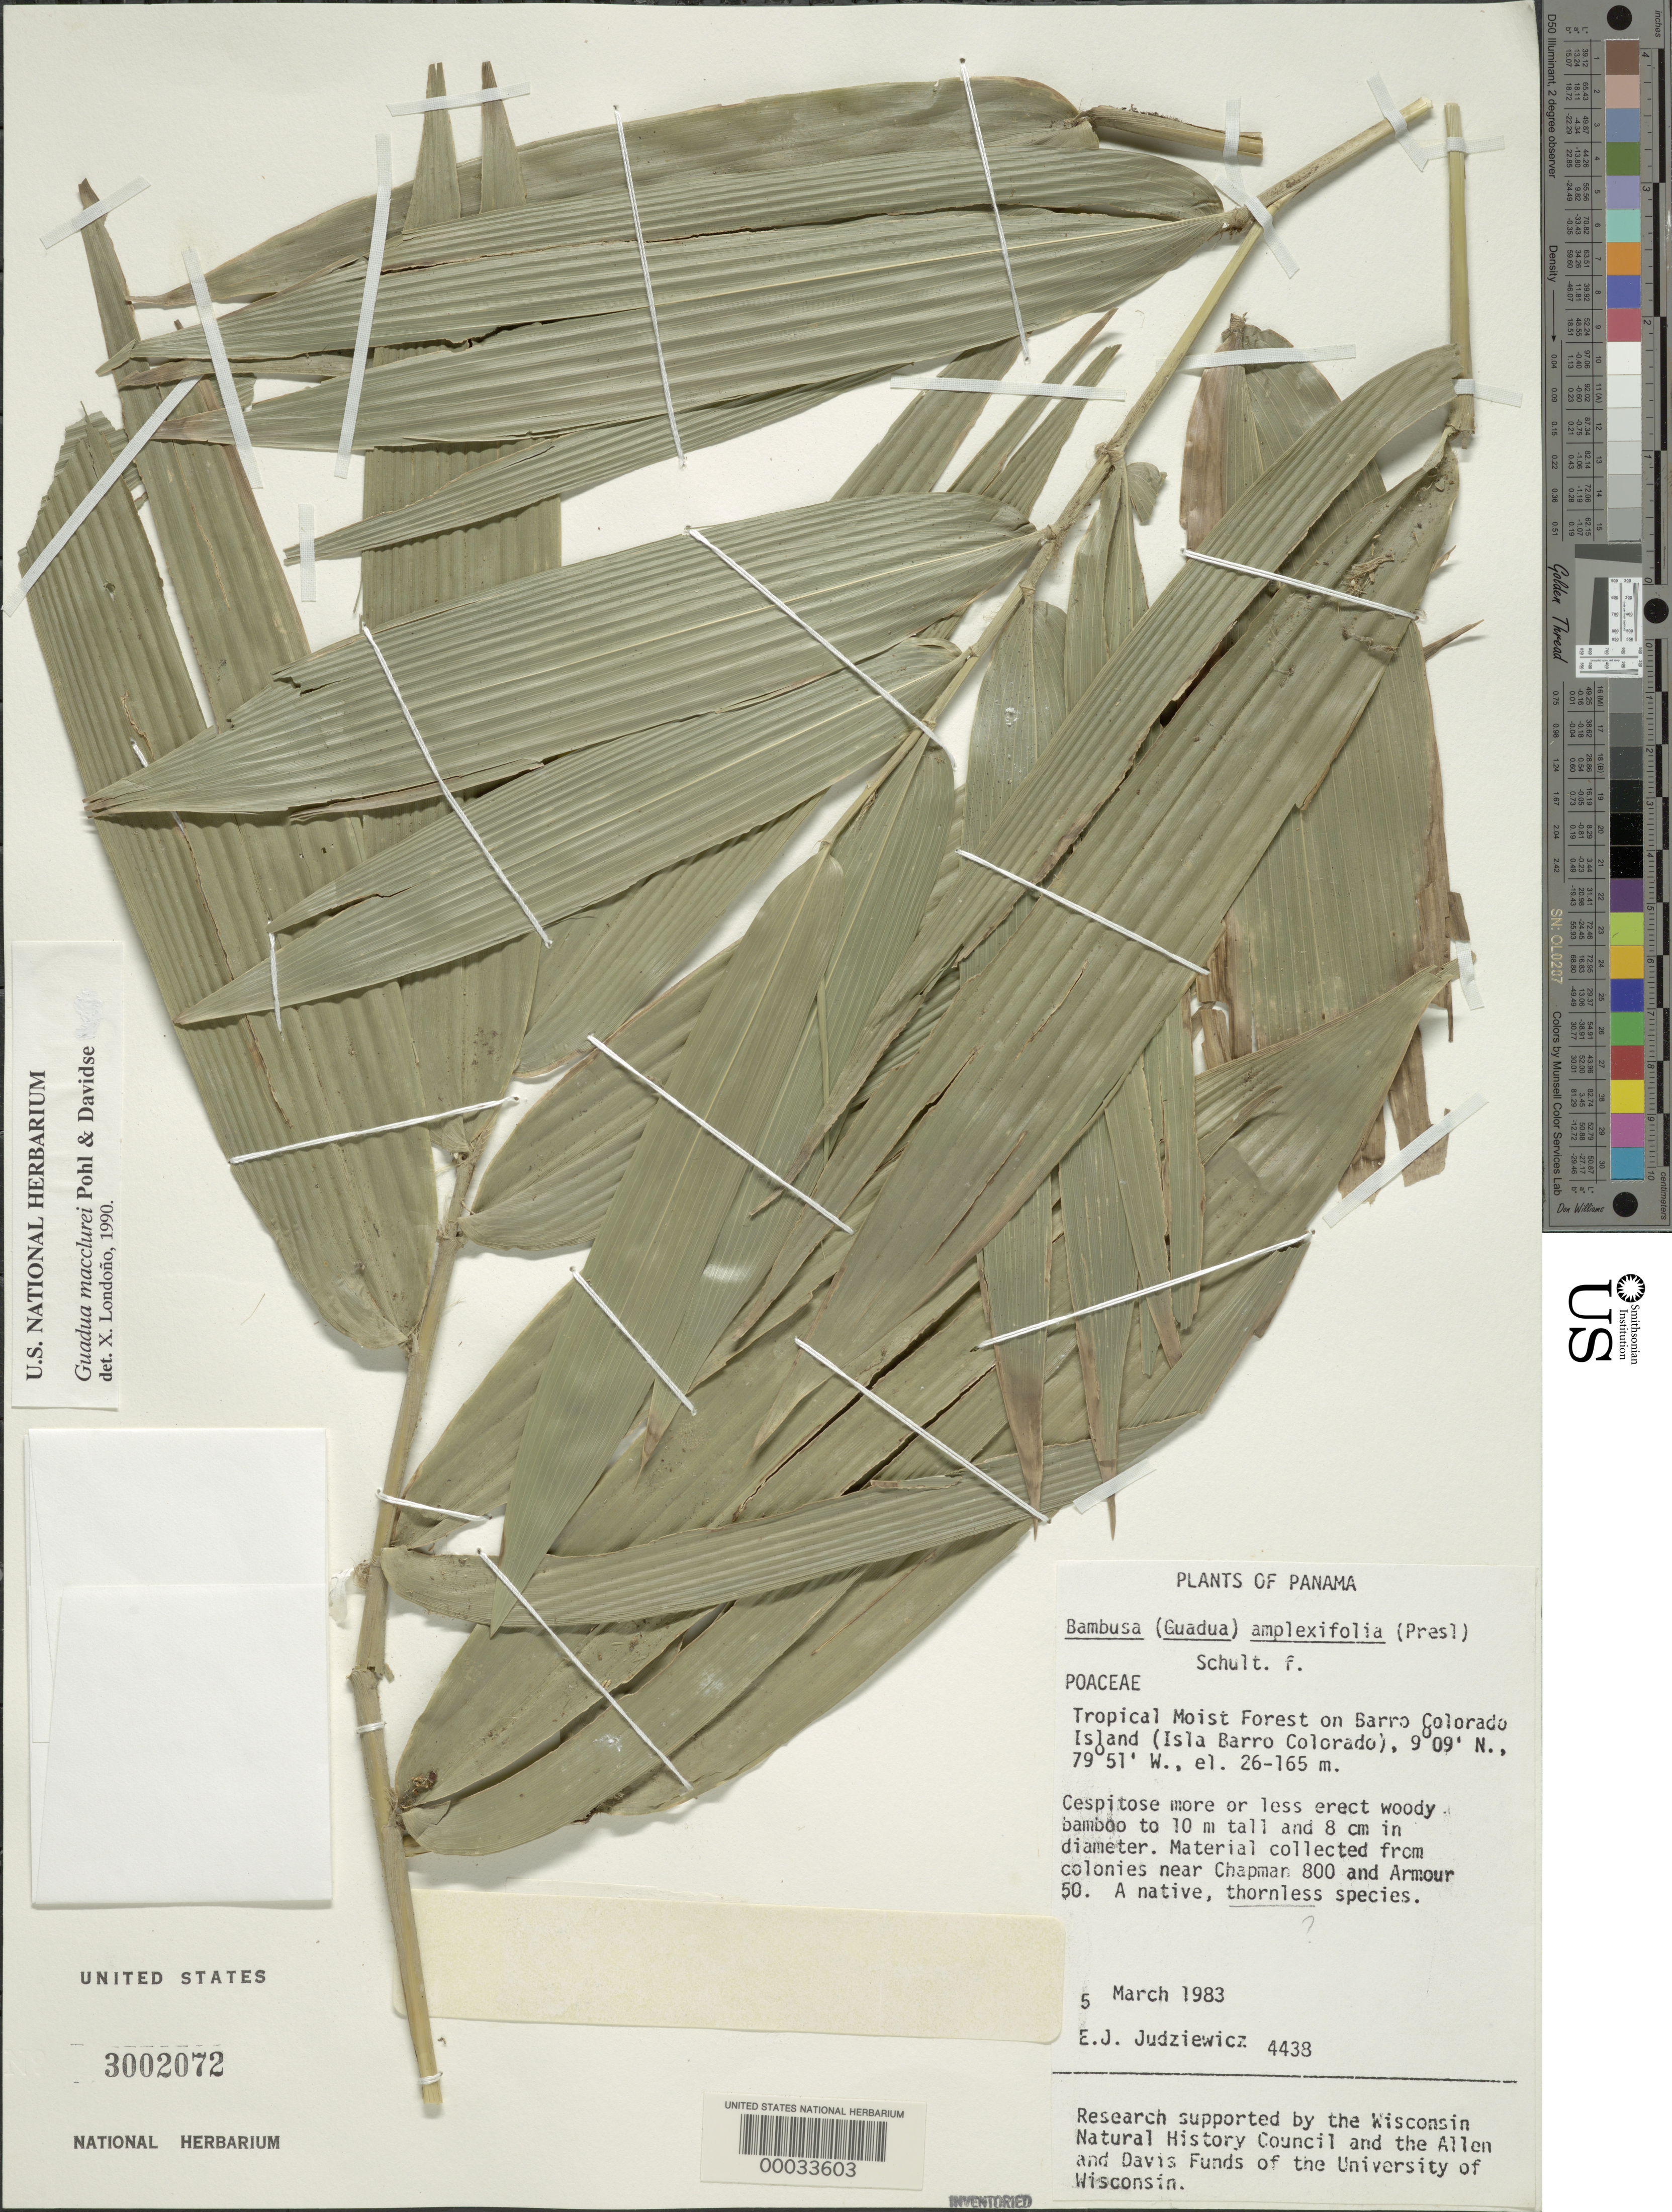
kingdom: Plantae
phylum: Tracheophyta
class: Liliopsida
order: Poales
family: Poaceae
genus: Guadua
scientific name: Guadua scandens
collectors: E. J. Judziewicz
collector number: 4438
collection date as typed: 05 Mar 1983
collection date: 1983-03-05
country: Panama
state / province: Panamá Oeste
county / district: Canal Zone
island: Barro Colorado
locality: Barro Colorado I.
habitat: Tropical moist forest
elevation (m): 26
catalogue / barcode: US 3002072